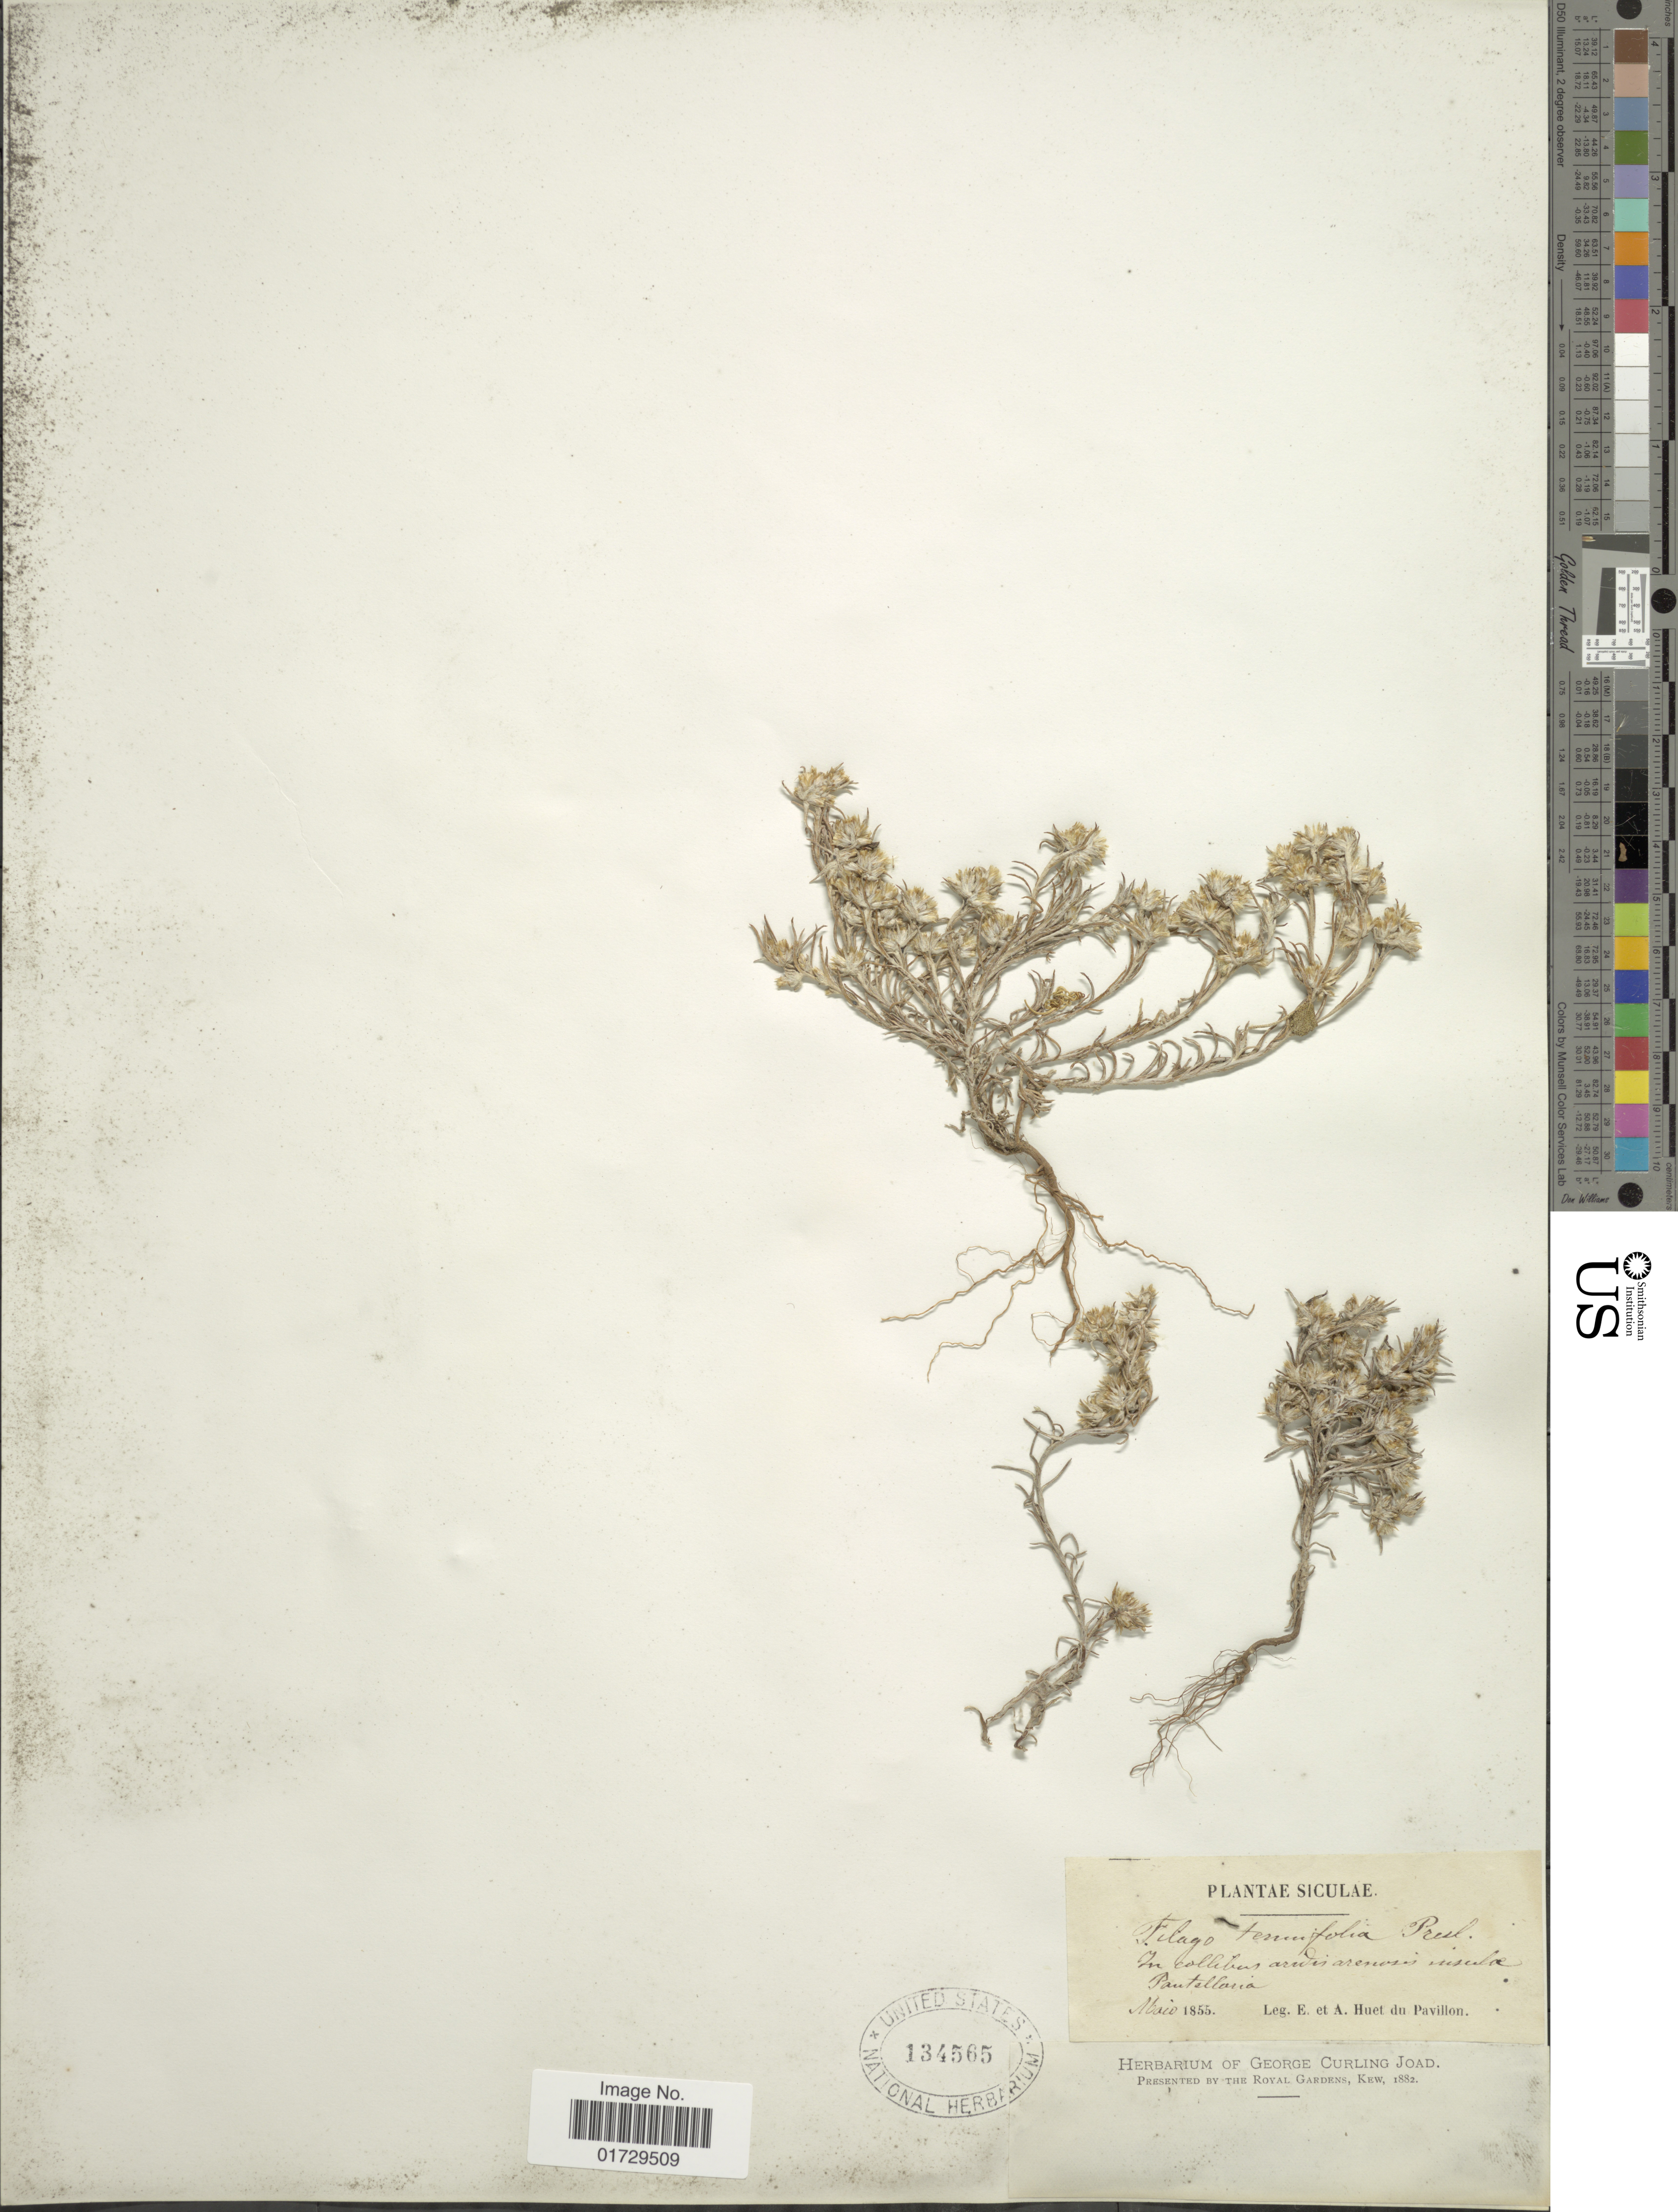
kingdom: Plantae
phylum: Tracheophyta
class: Magnoliopsida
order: Asterales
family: Asteraceae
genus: Filago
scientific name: Filago tenuifolia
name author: C. Presl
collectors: E. Huet du Pavillon & A. Huet du Pavillon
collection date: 1855-05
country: Italy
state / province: Siciliana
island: Sicily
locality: Siculae, In collibus aridis arenvoses siscule Pautellonia [interpreted]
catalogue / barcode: US 134565